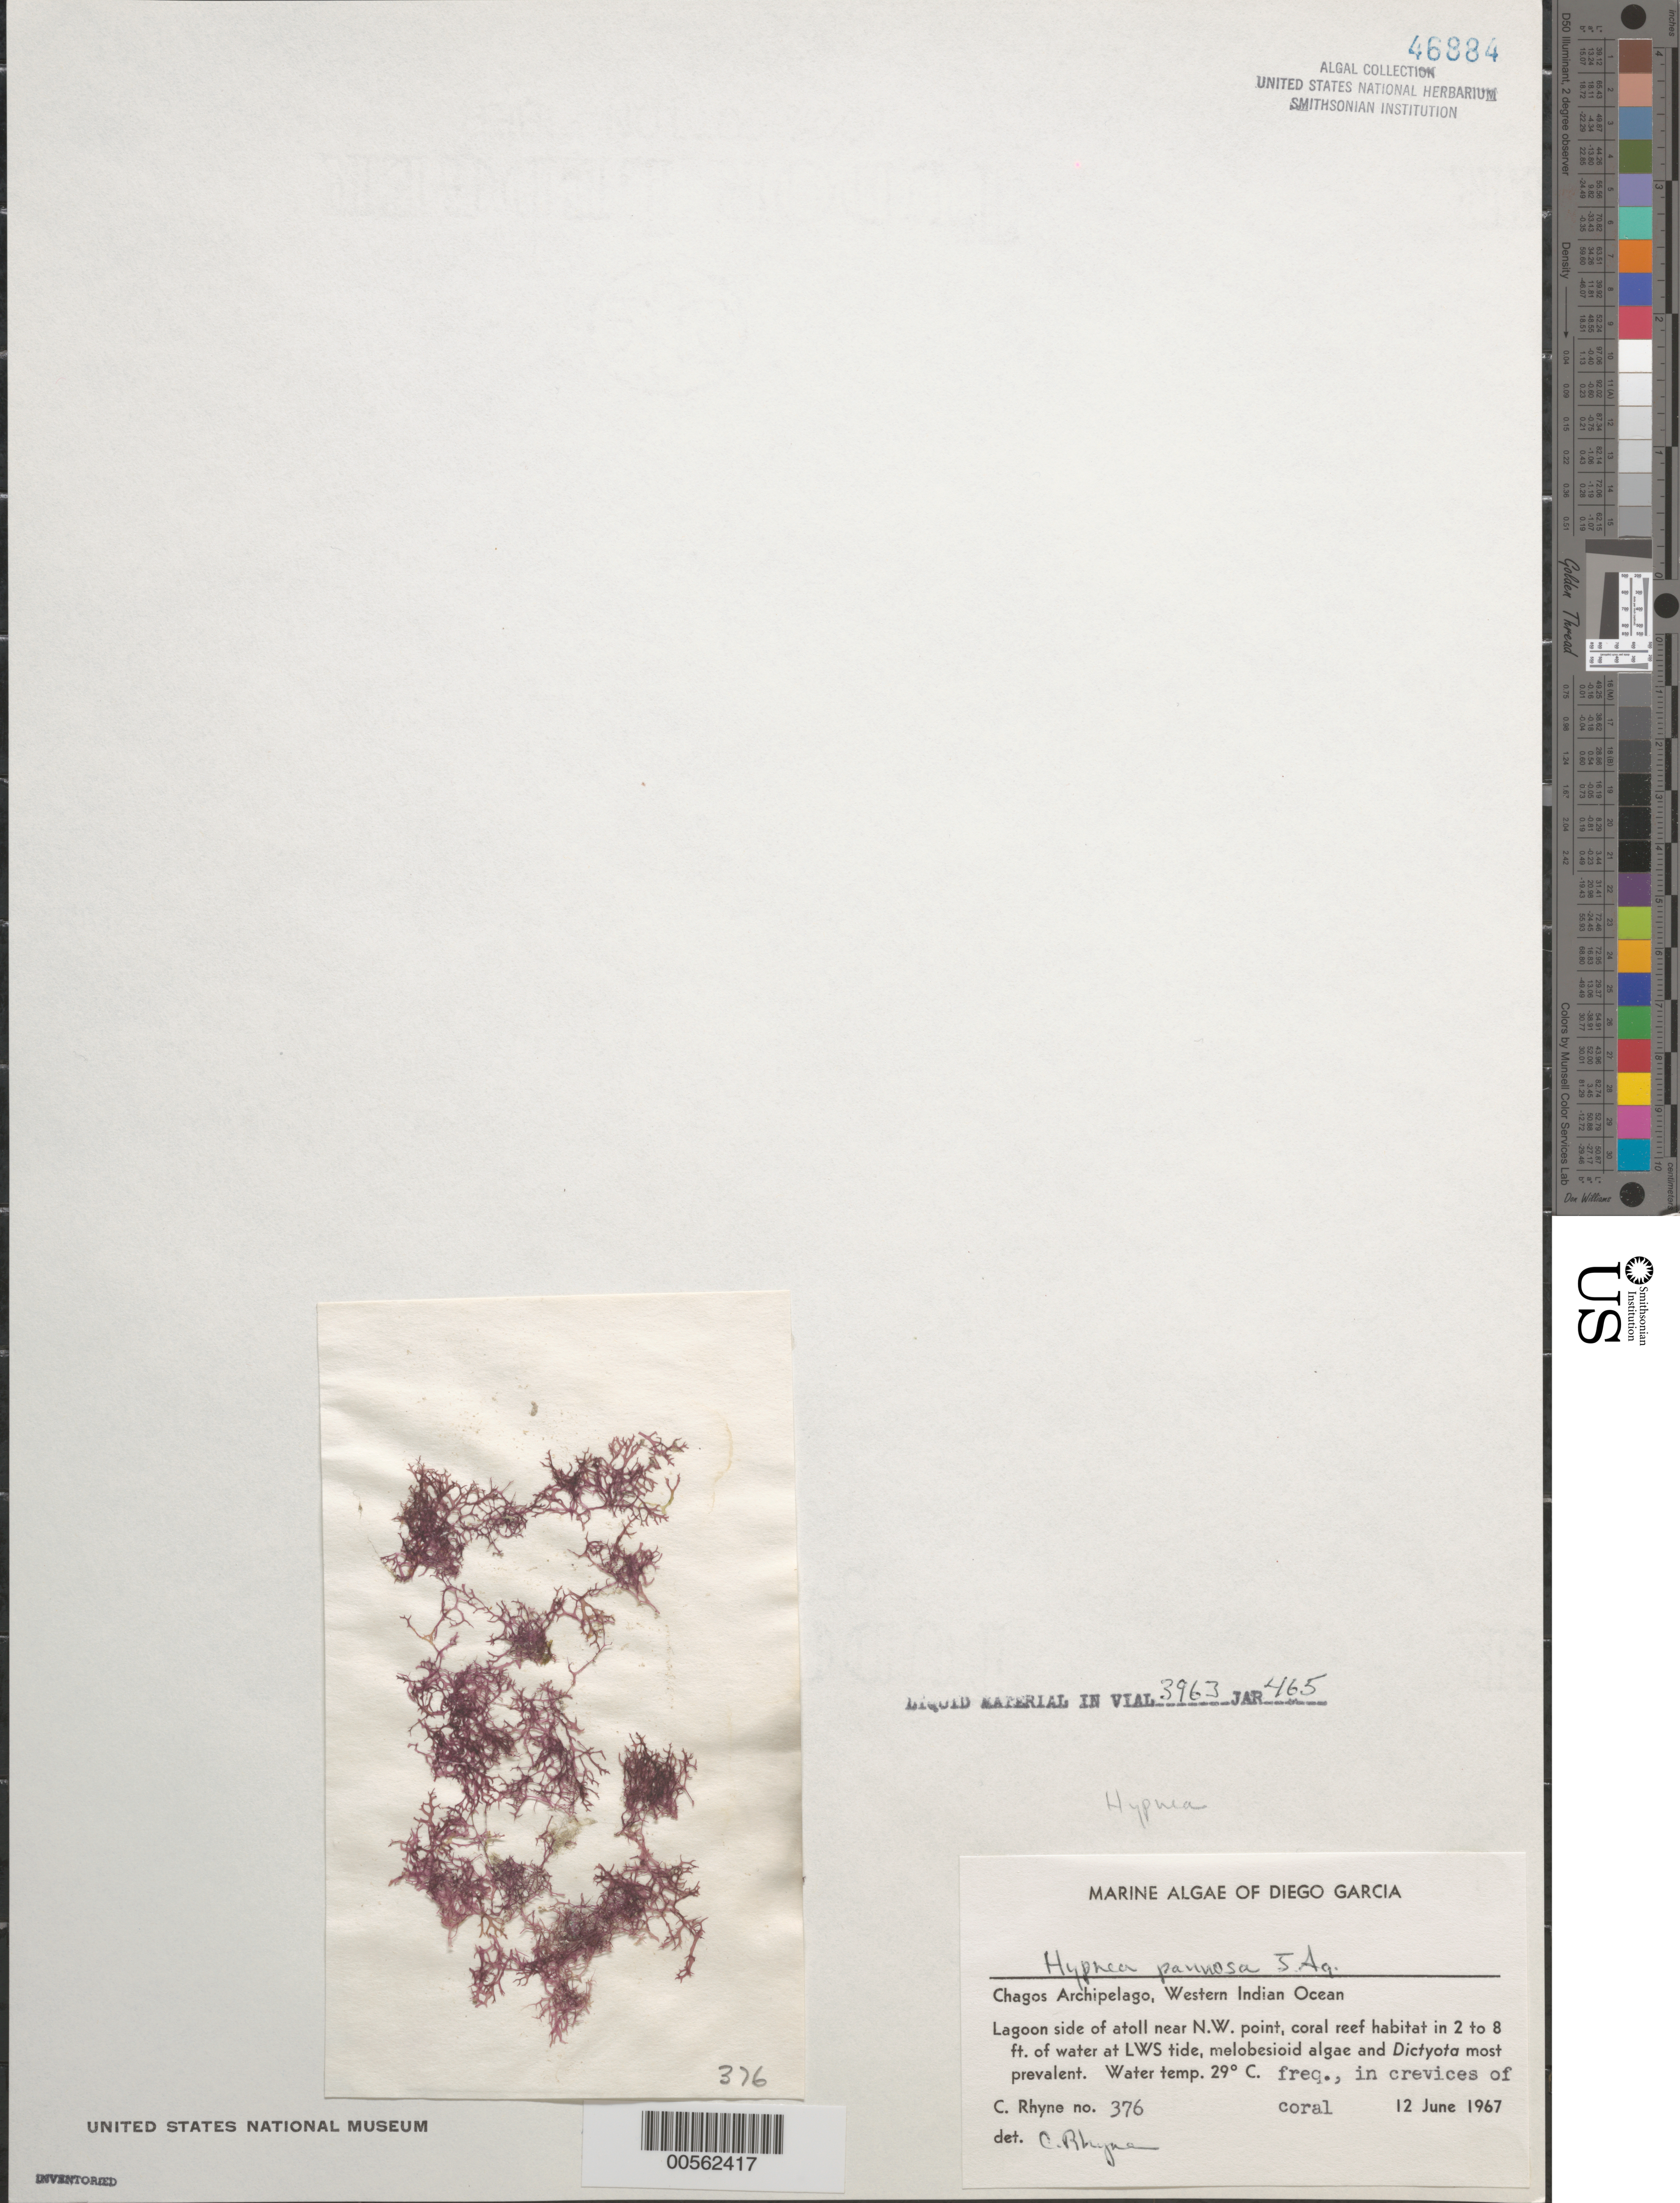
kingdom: Plantae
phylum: Rhodophyta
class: Florideophyceae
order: Gigartinales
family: Cystocloniaceae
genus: Hypnea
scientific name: Hypnea pannosa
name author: J. Agardh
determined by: Rhyne, C. F.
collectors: C. Rhyne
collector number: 376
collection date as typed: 12 Jun 1967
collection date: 1967-06-12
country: British Indian Ocean Territory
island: Diego Garcia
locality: Atoll near Northwest Point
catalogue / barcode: US 46884